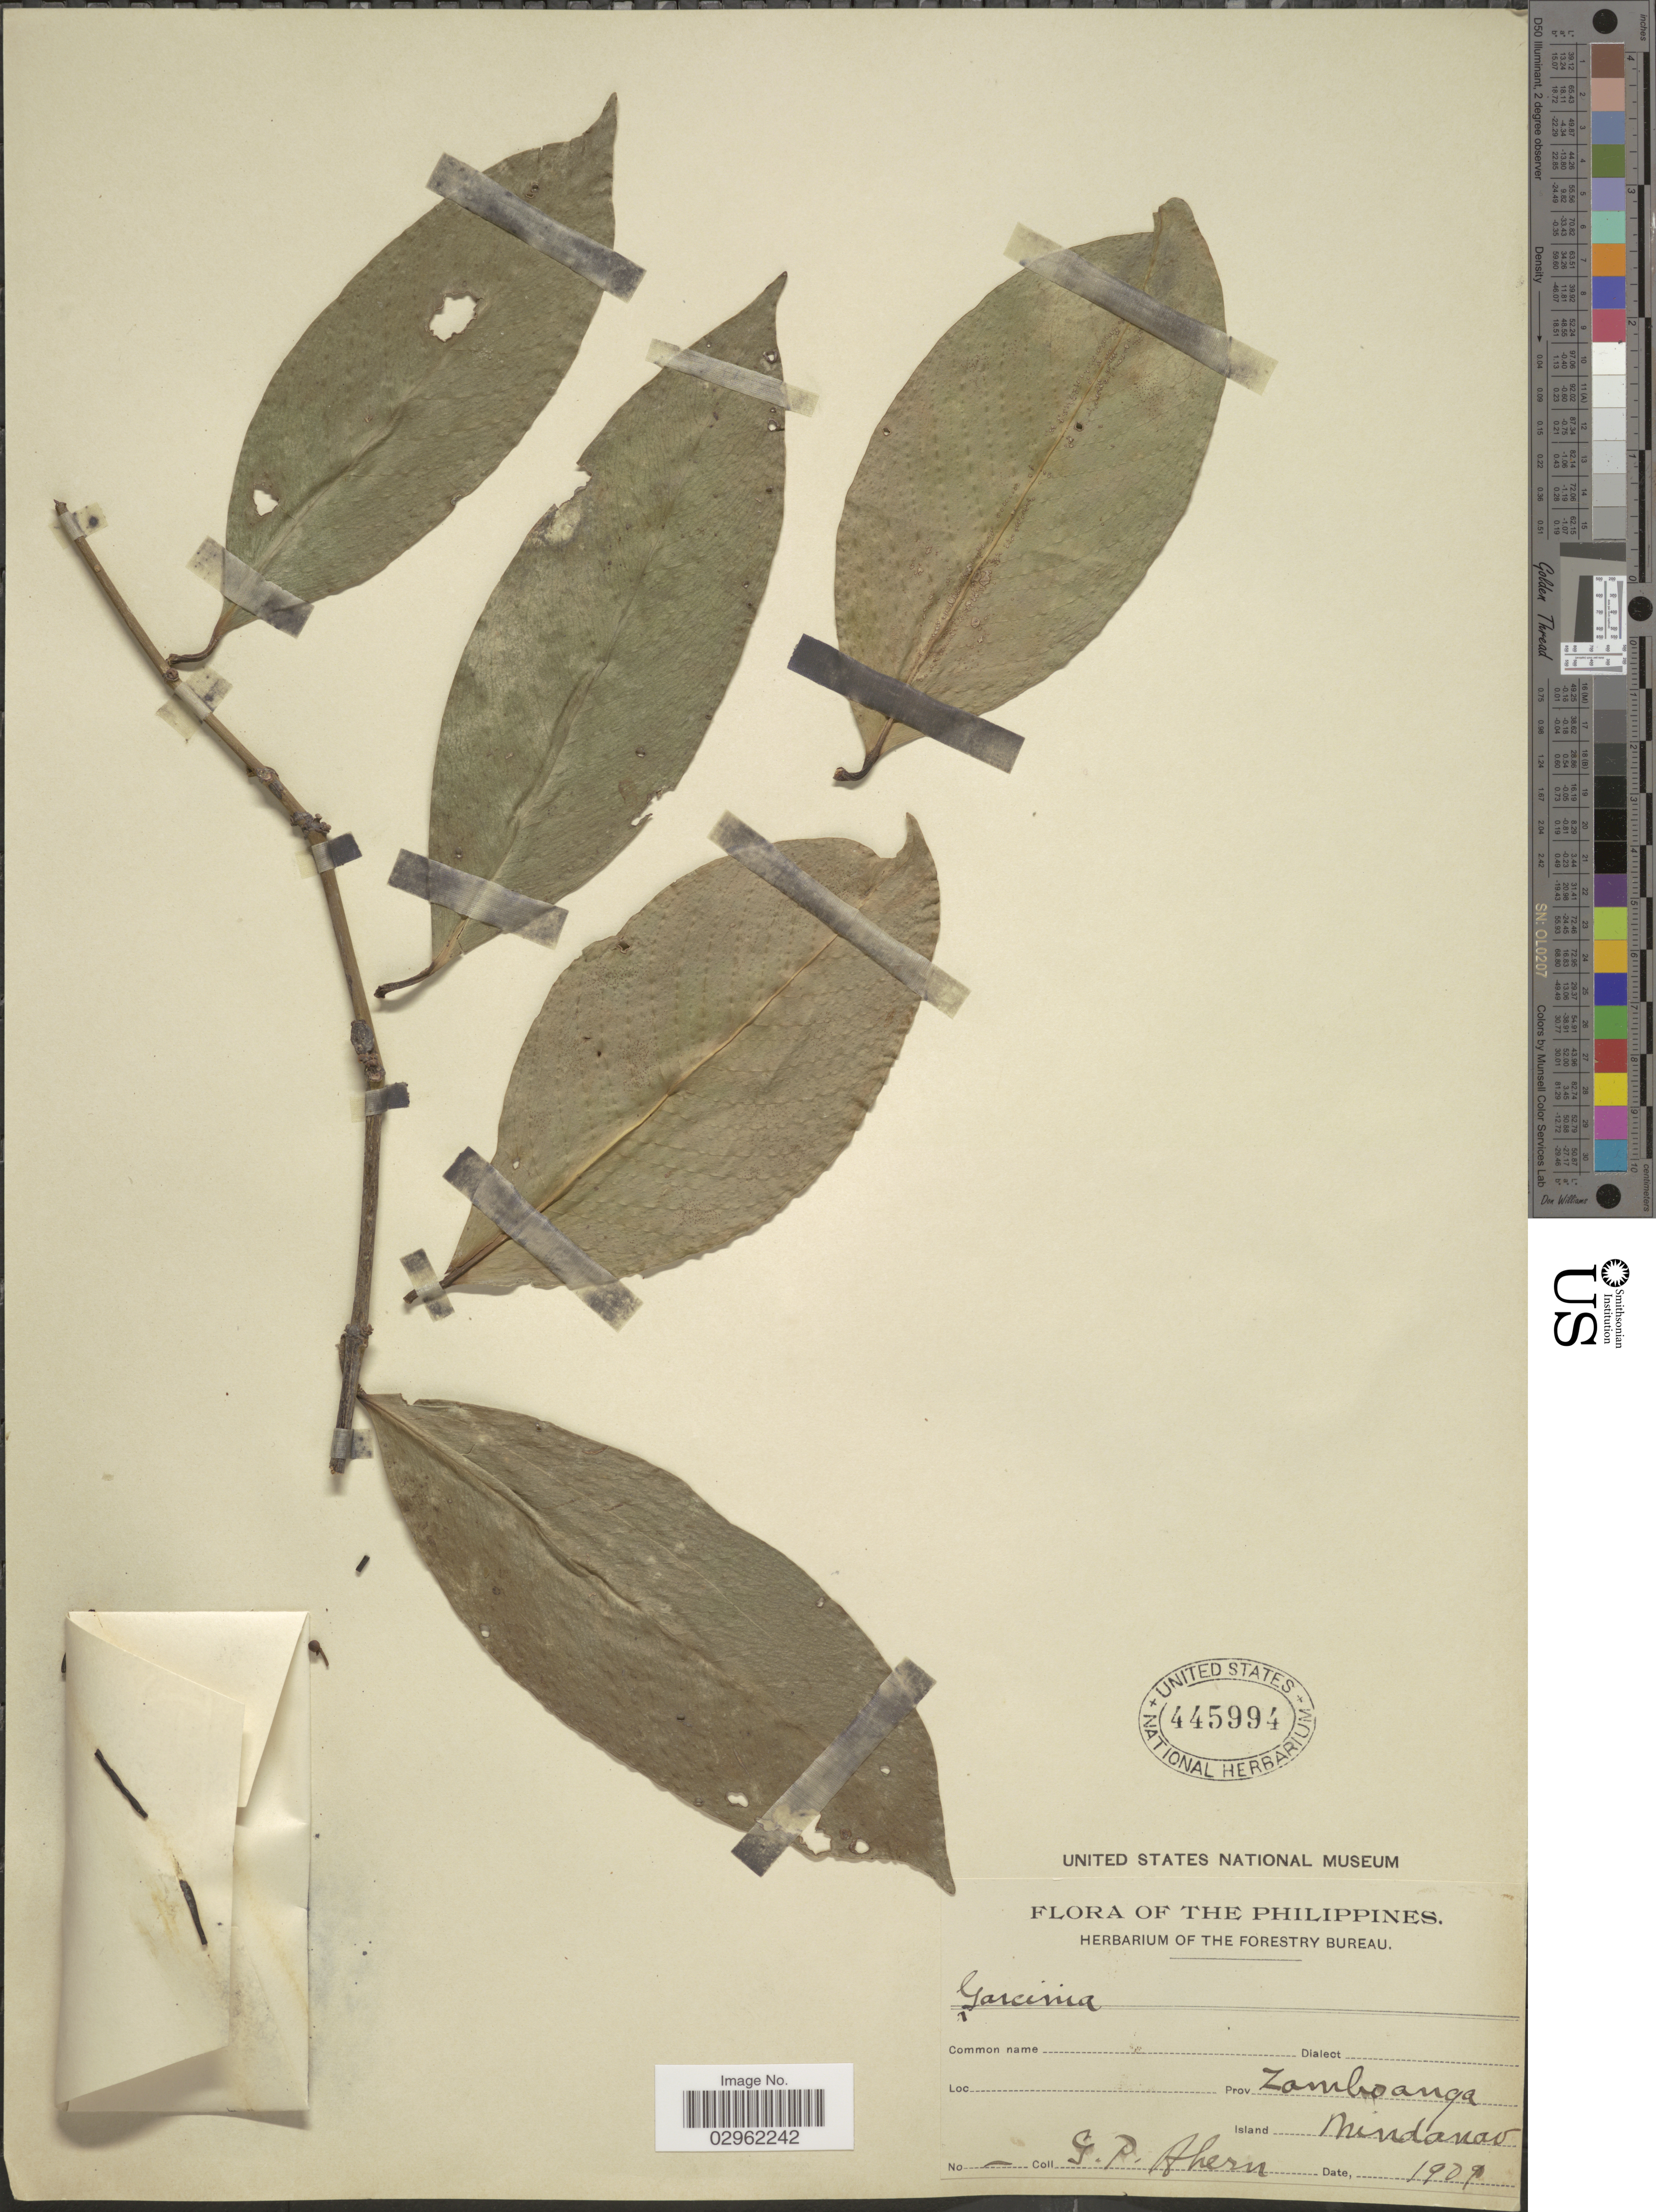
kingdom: Plantae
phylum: Tracheophyta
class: Magnoliopsida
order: Malpighiales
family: Clusiaceae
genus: Garcinia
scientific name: Garcinia sp.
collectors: G. Ahern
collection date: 1909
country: Philippines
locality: Prov. Zamboanga, Mindanao.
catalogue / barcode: US 445994